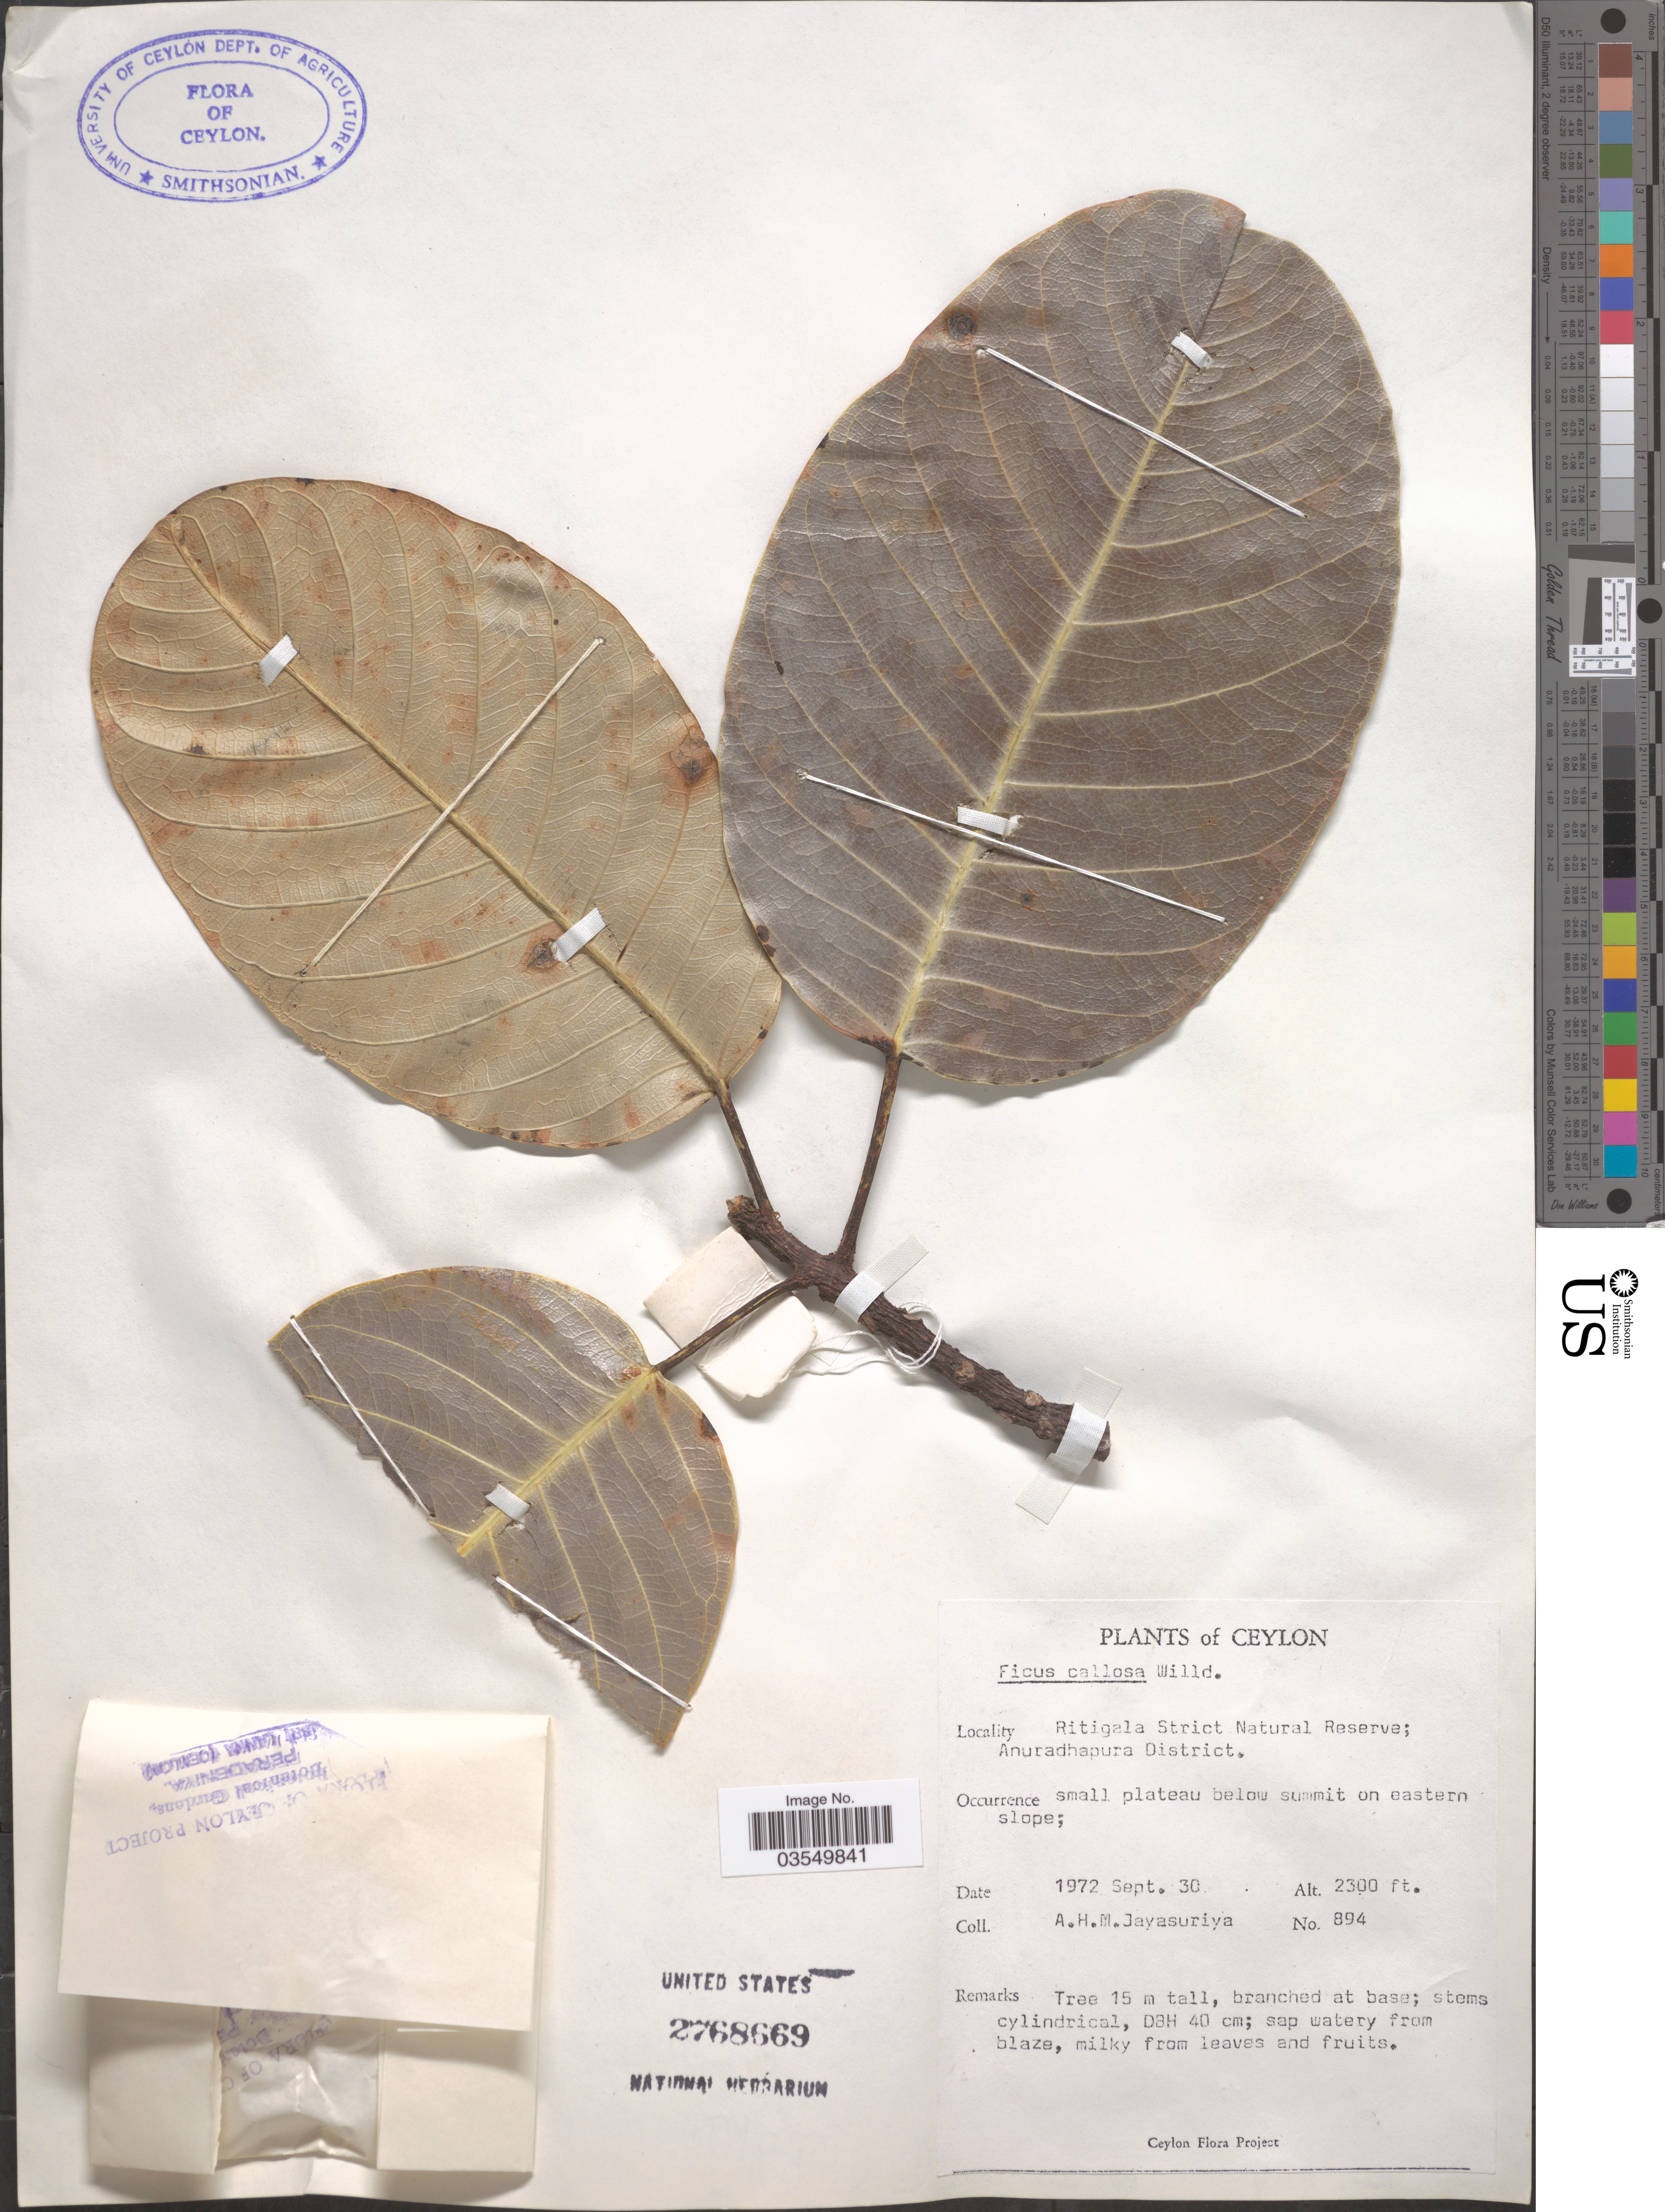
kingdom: Plantae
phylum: Tracheophyta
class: Magnoliopsida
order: Rosales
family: Moraceae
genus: Ficus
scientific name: Ficus callosa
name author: Willd.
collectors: A. H. Jayasuriya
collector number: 894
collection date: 1972-09-30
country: Sri Lanka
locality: Ceylon. Ritigala Strict Natural Reserve; Anuradhapura District. Below summit on eastern slope.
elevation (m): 701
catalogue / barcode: US 2768669